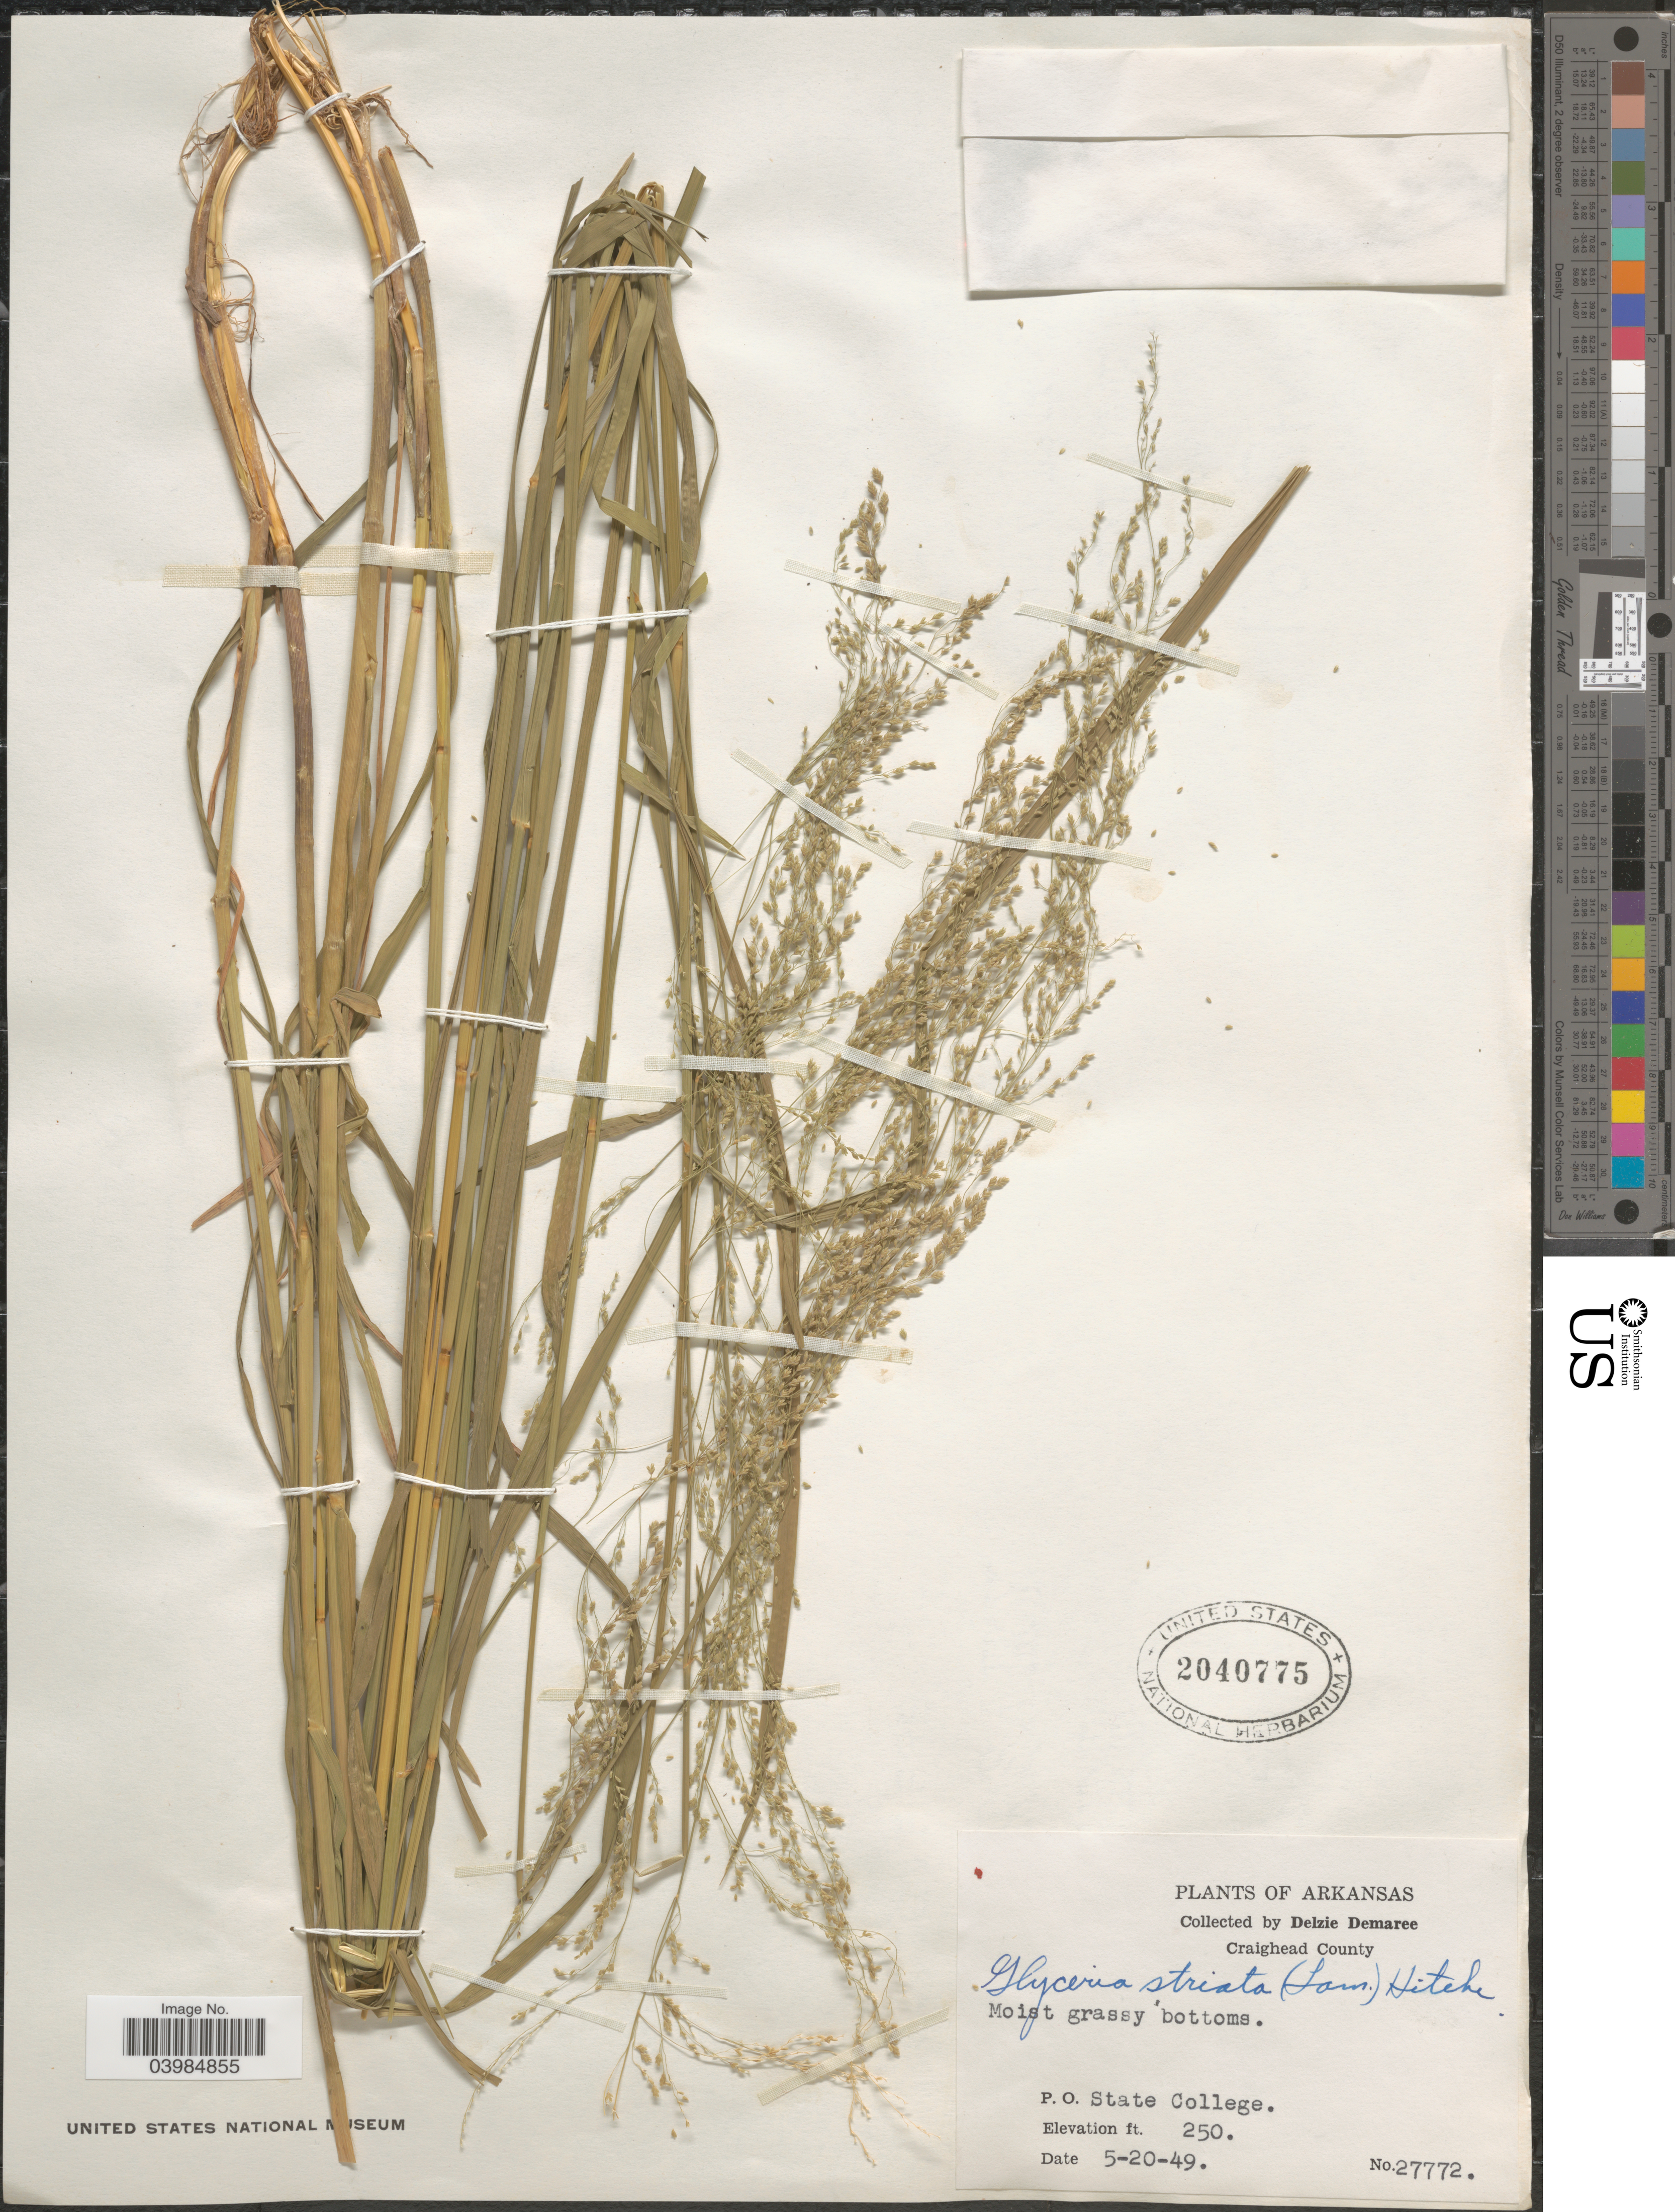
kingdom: Plantae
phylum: Tracheophyta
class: Liliopsida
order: Poales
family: Poaceae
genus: Glyceria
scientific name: Glyceria striata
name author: (Lam.) Hitchc.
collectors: D. Demaree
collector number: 27772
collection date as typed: Transcribed d/m/y: 20/5/49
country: United States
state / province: Arkansas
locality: Craighead County. P. O. State College.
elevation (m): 76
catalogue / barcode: US 2040775